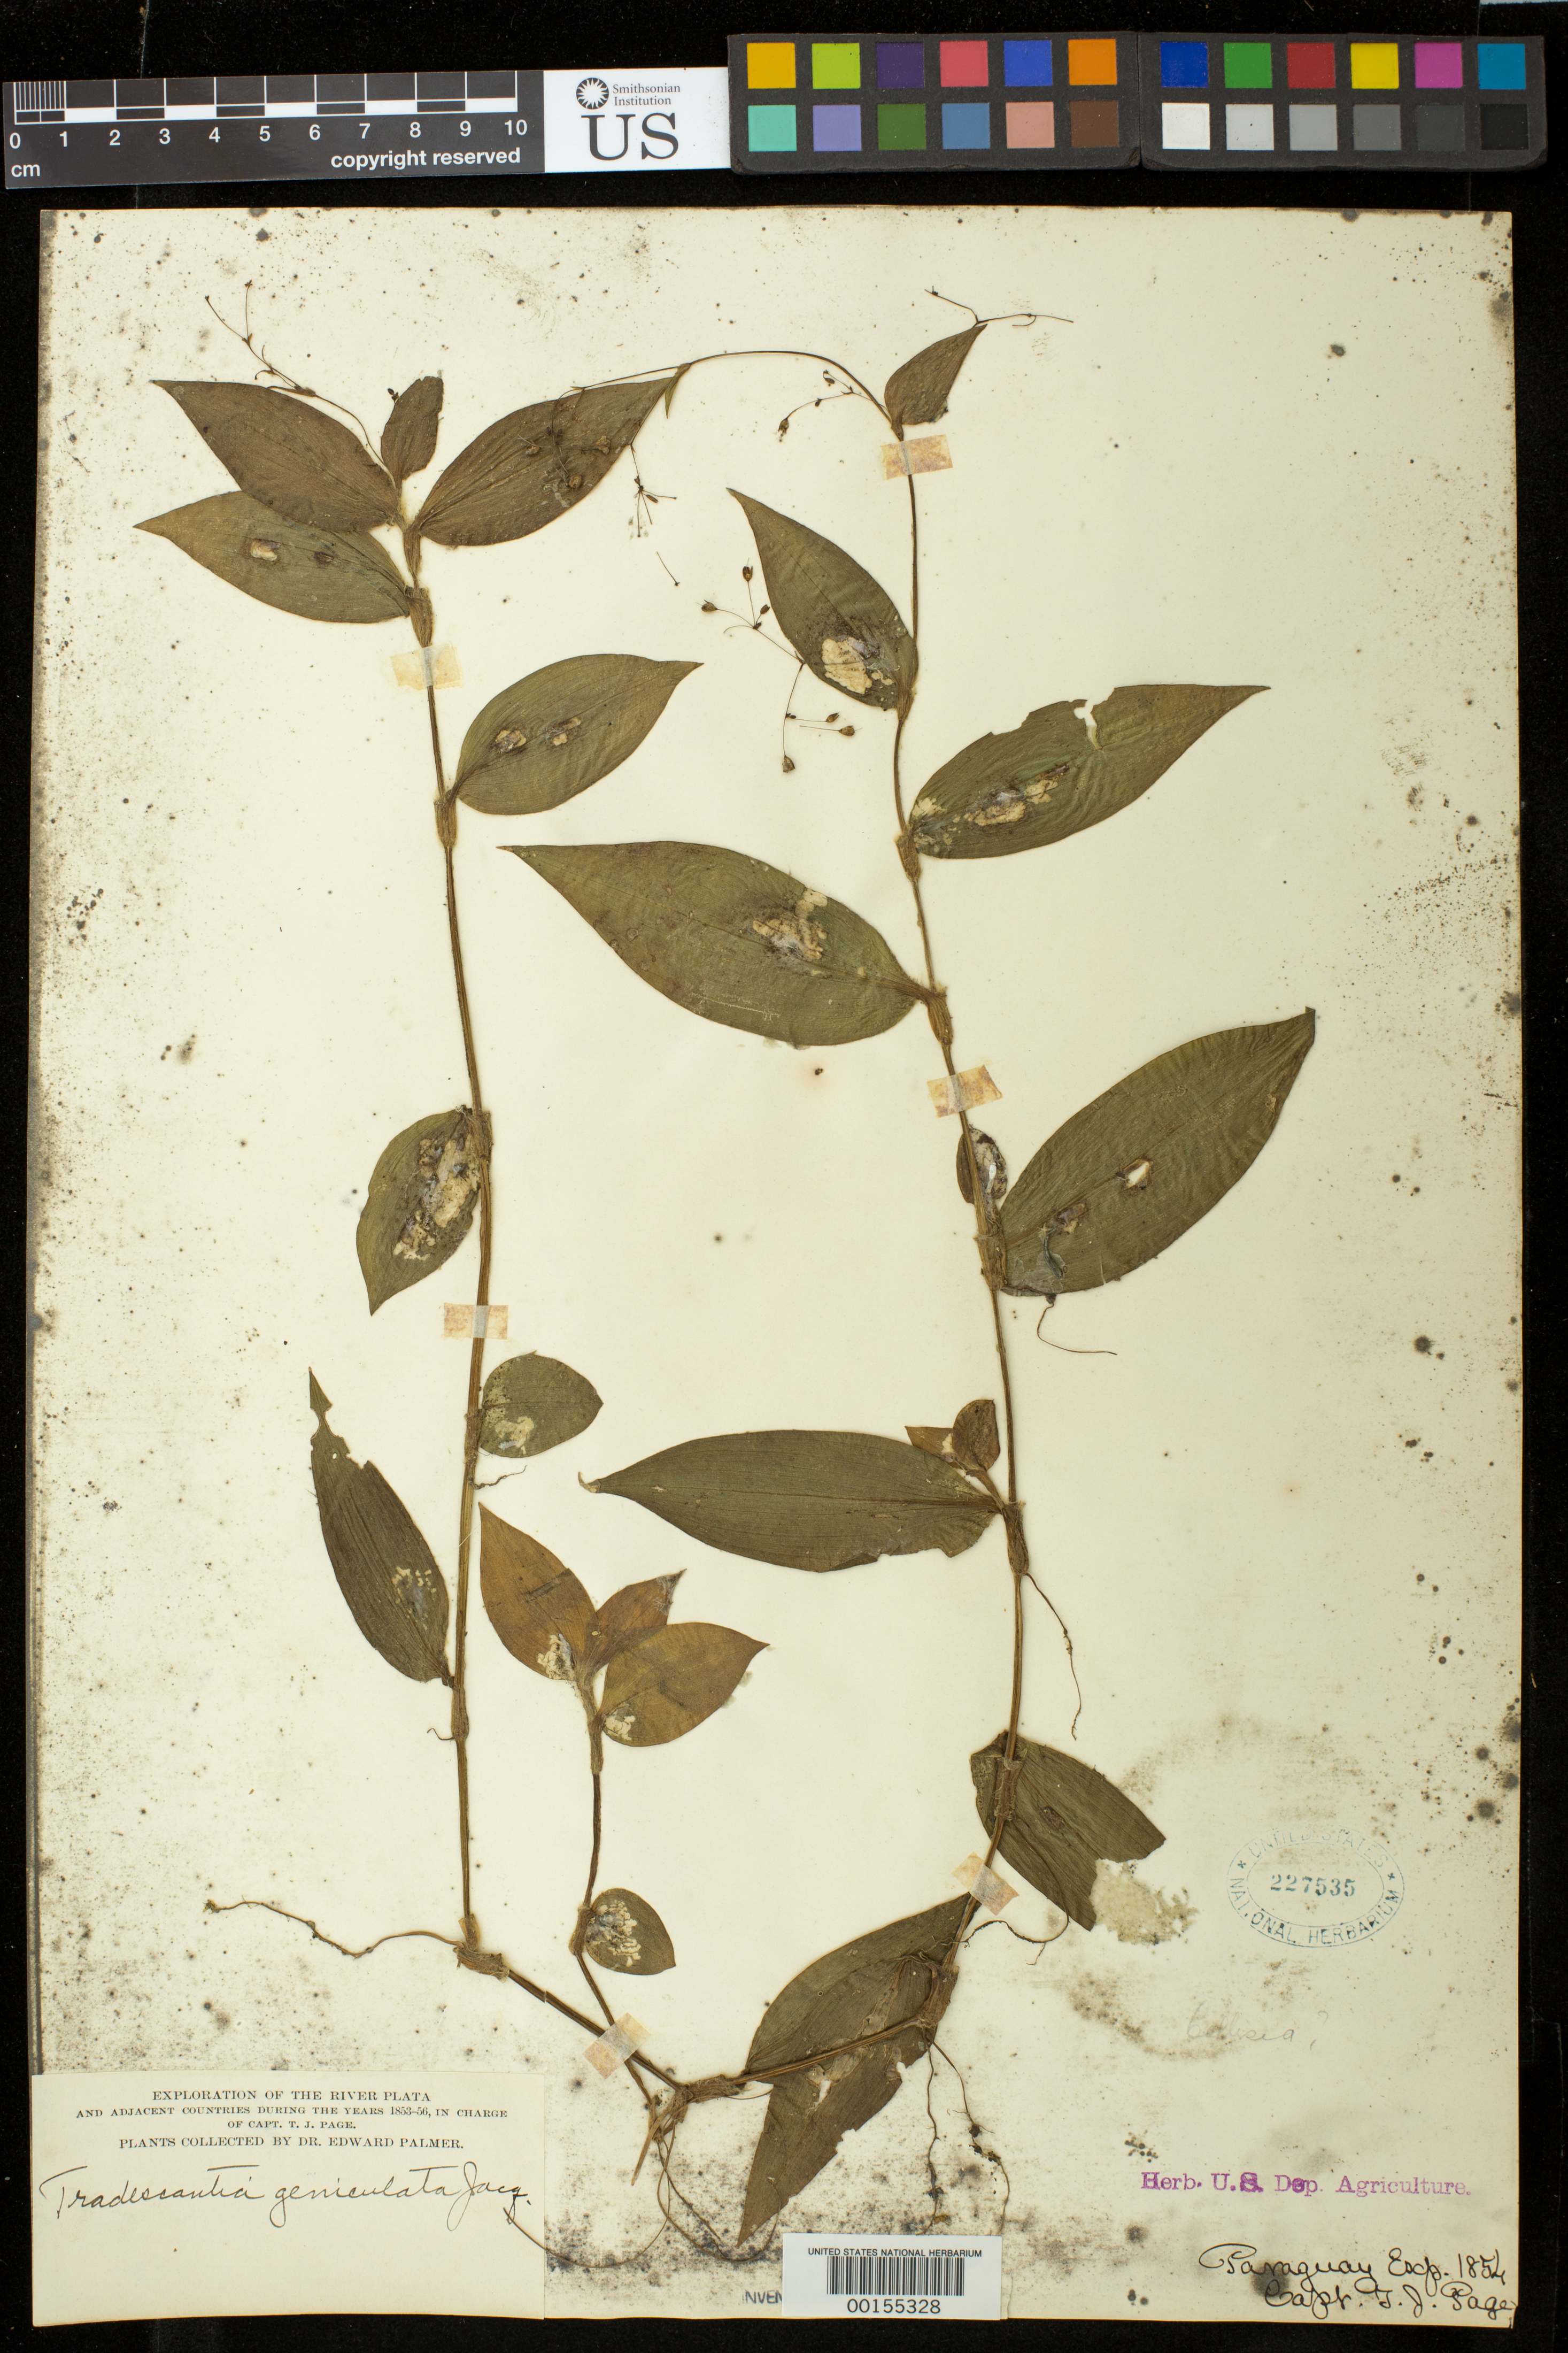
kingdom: Plantae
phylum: Tracheophyta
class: Liliopsida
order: Commelinales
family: Commelinaceae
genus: Gibasis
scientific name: Gibasis geniculata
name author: (Jacq.) Rohweder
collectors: E. Palmer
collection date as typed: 1854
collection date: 1854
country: Paraguay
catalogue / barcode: US 227535